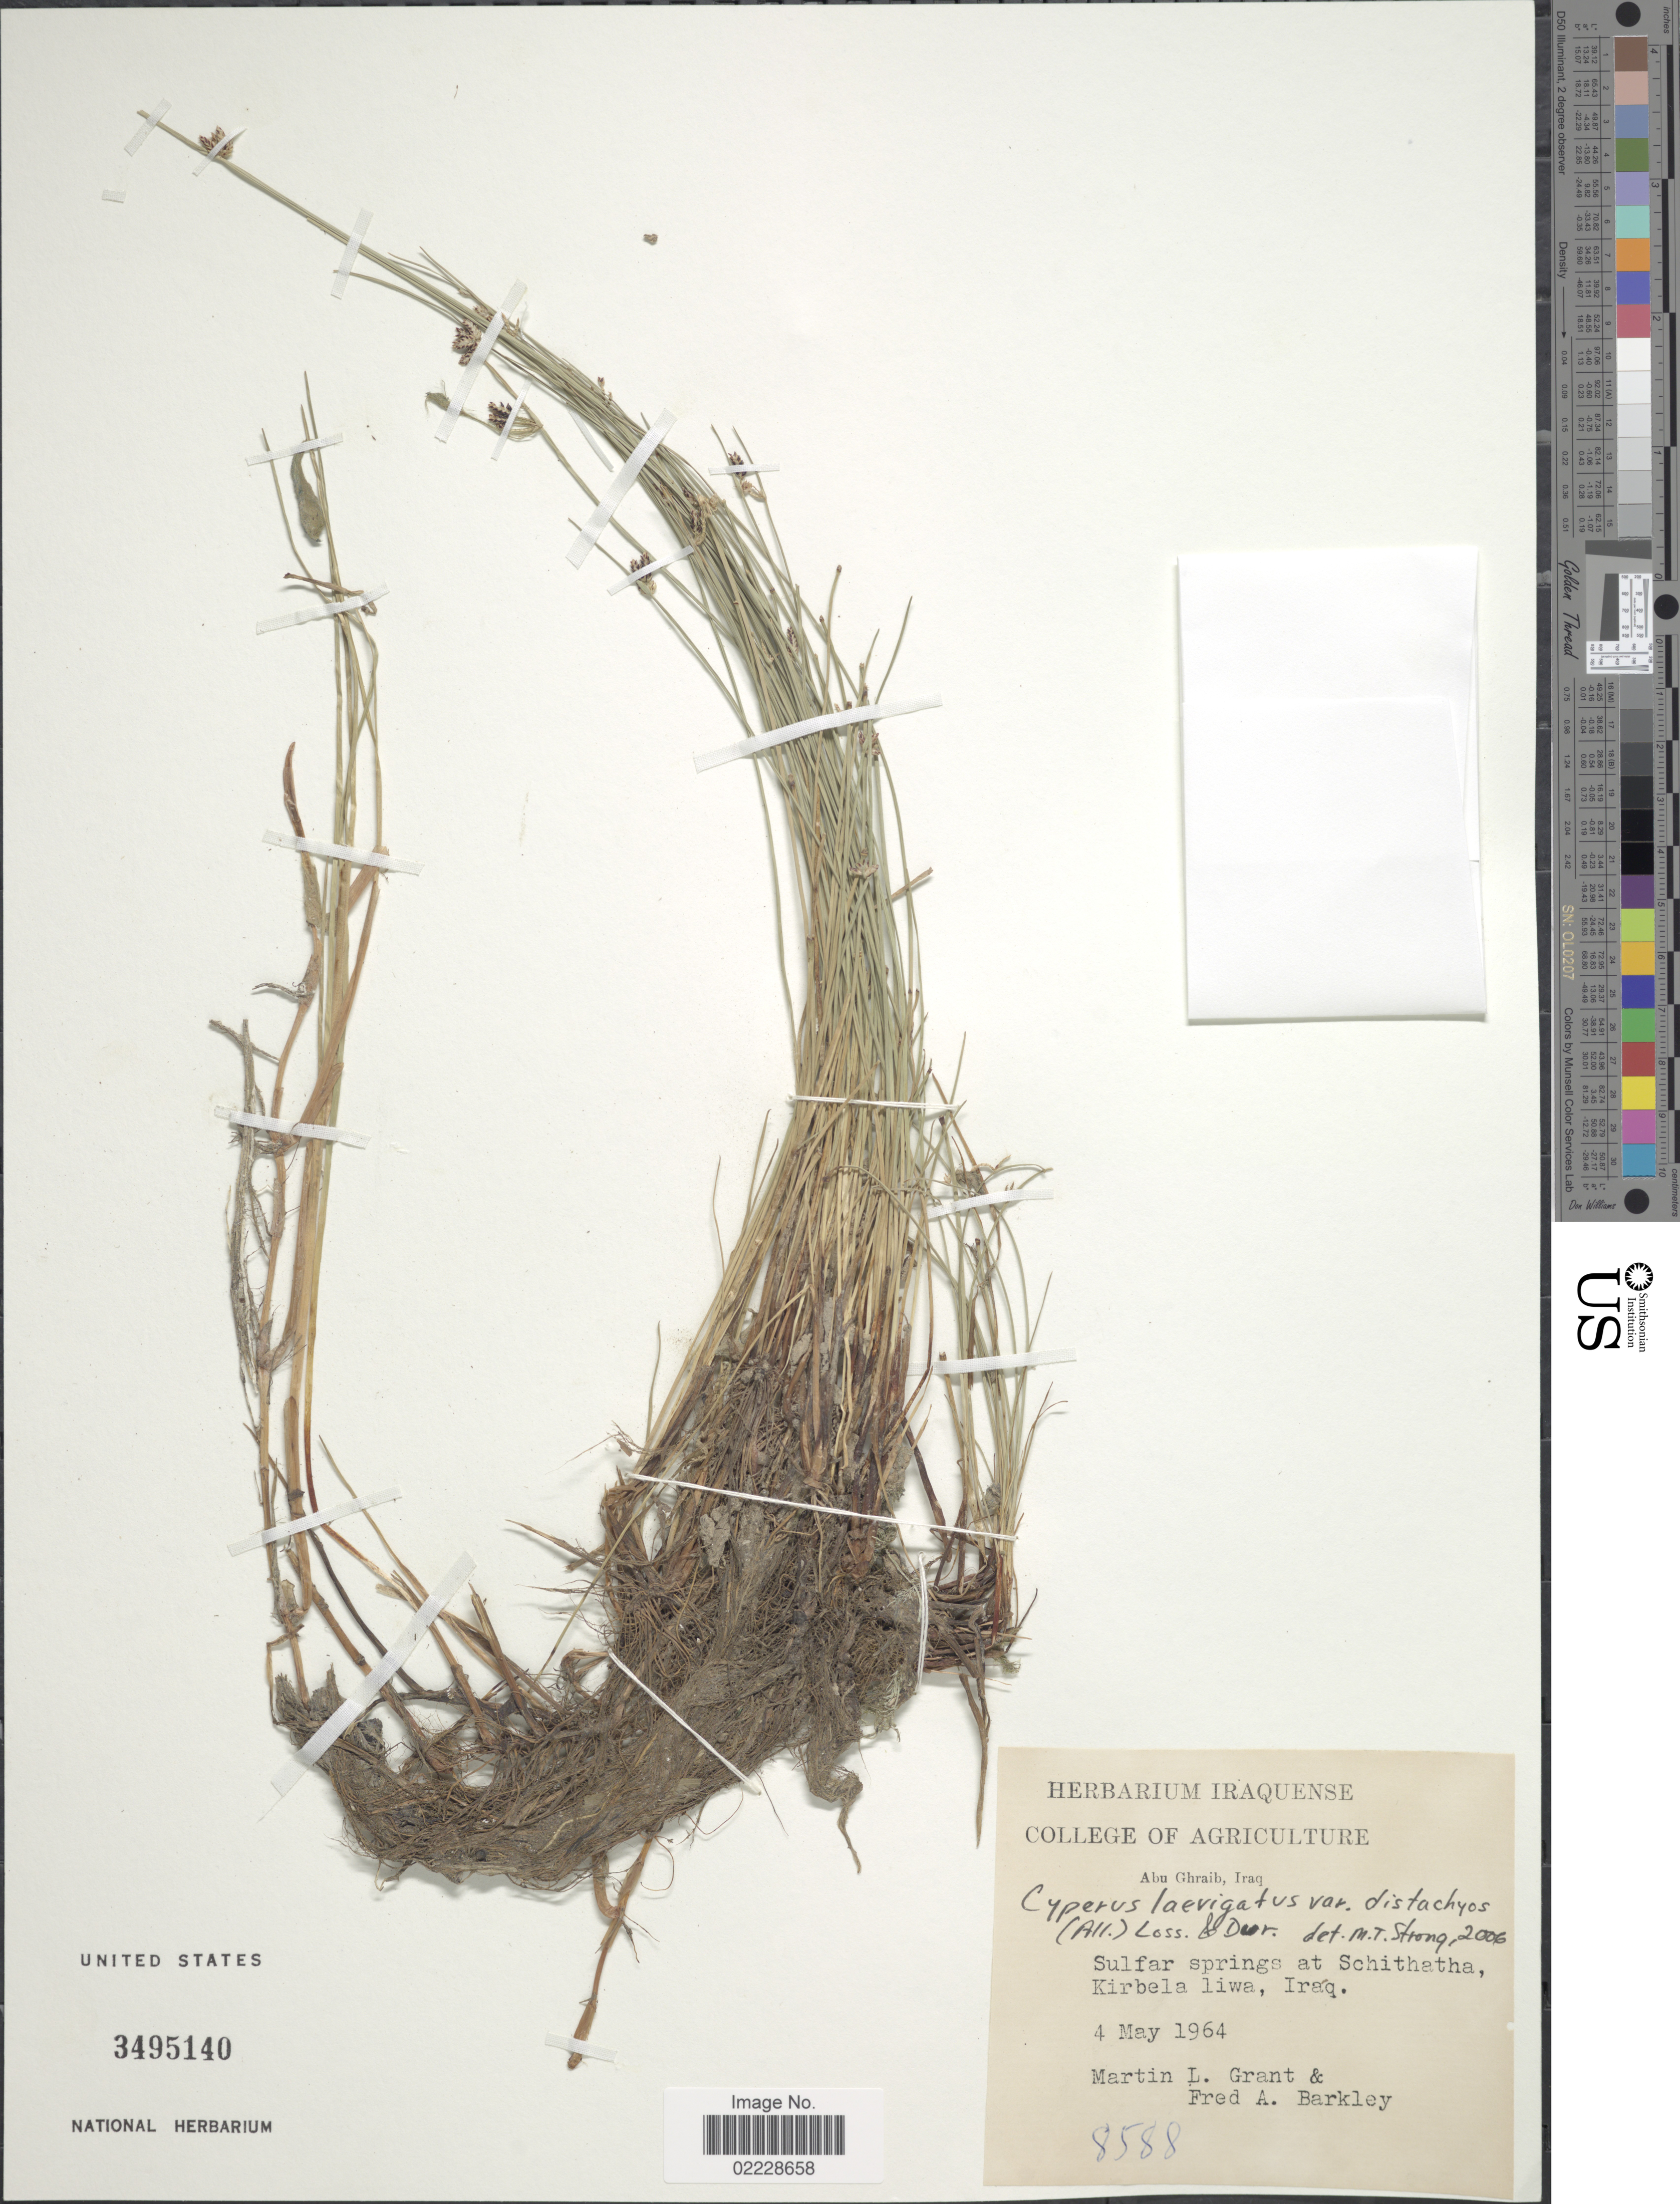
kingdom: Plantae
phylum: Tracheophyta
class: Liliopsida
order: Poales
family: Cyperaceae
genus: Cyperus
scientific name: Cyperus laevigatus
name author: L.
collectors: M. L. Grant & F. A. Barkley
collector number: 8588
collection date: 1964-05-04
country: Iraq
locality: Abu Ghraib, Sulfar springs at Schithatha, Kirbela Liwa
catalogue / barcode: US 3495140